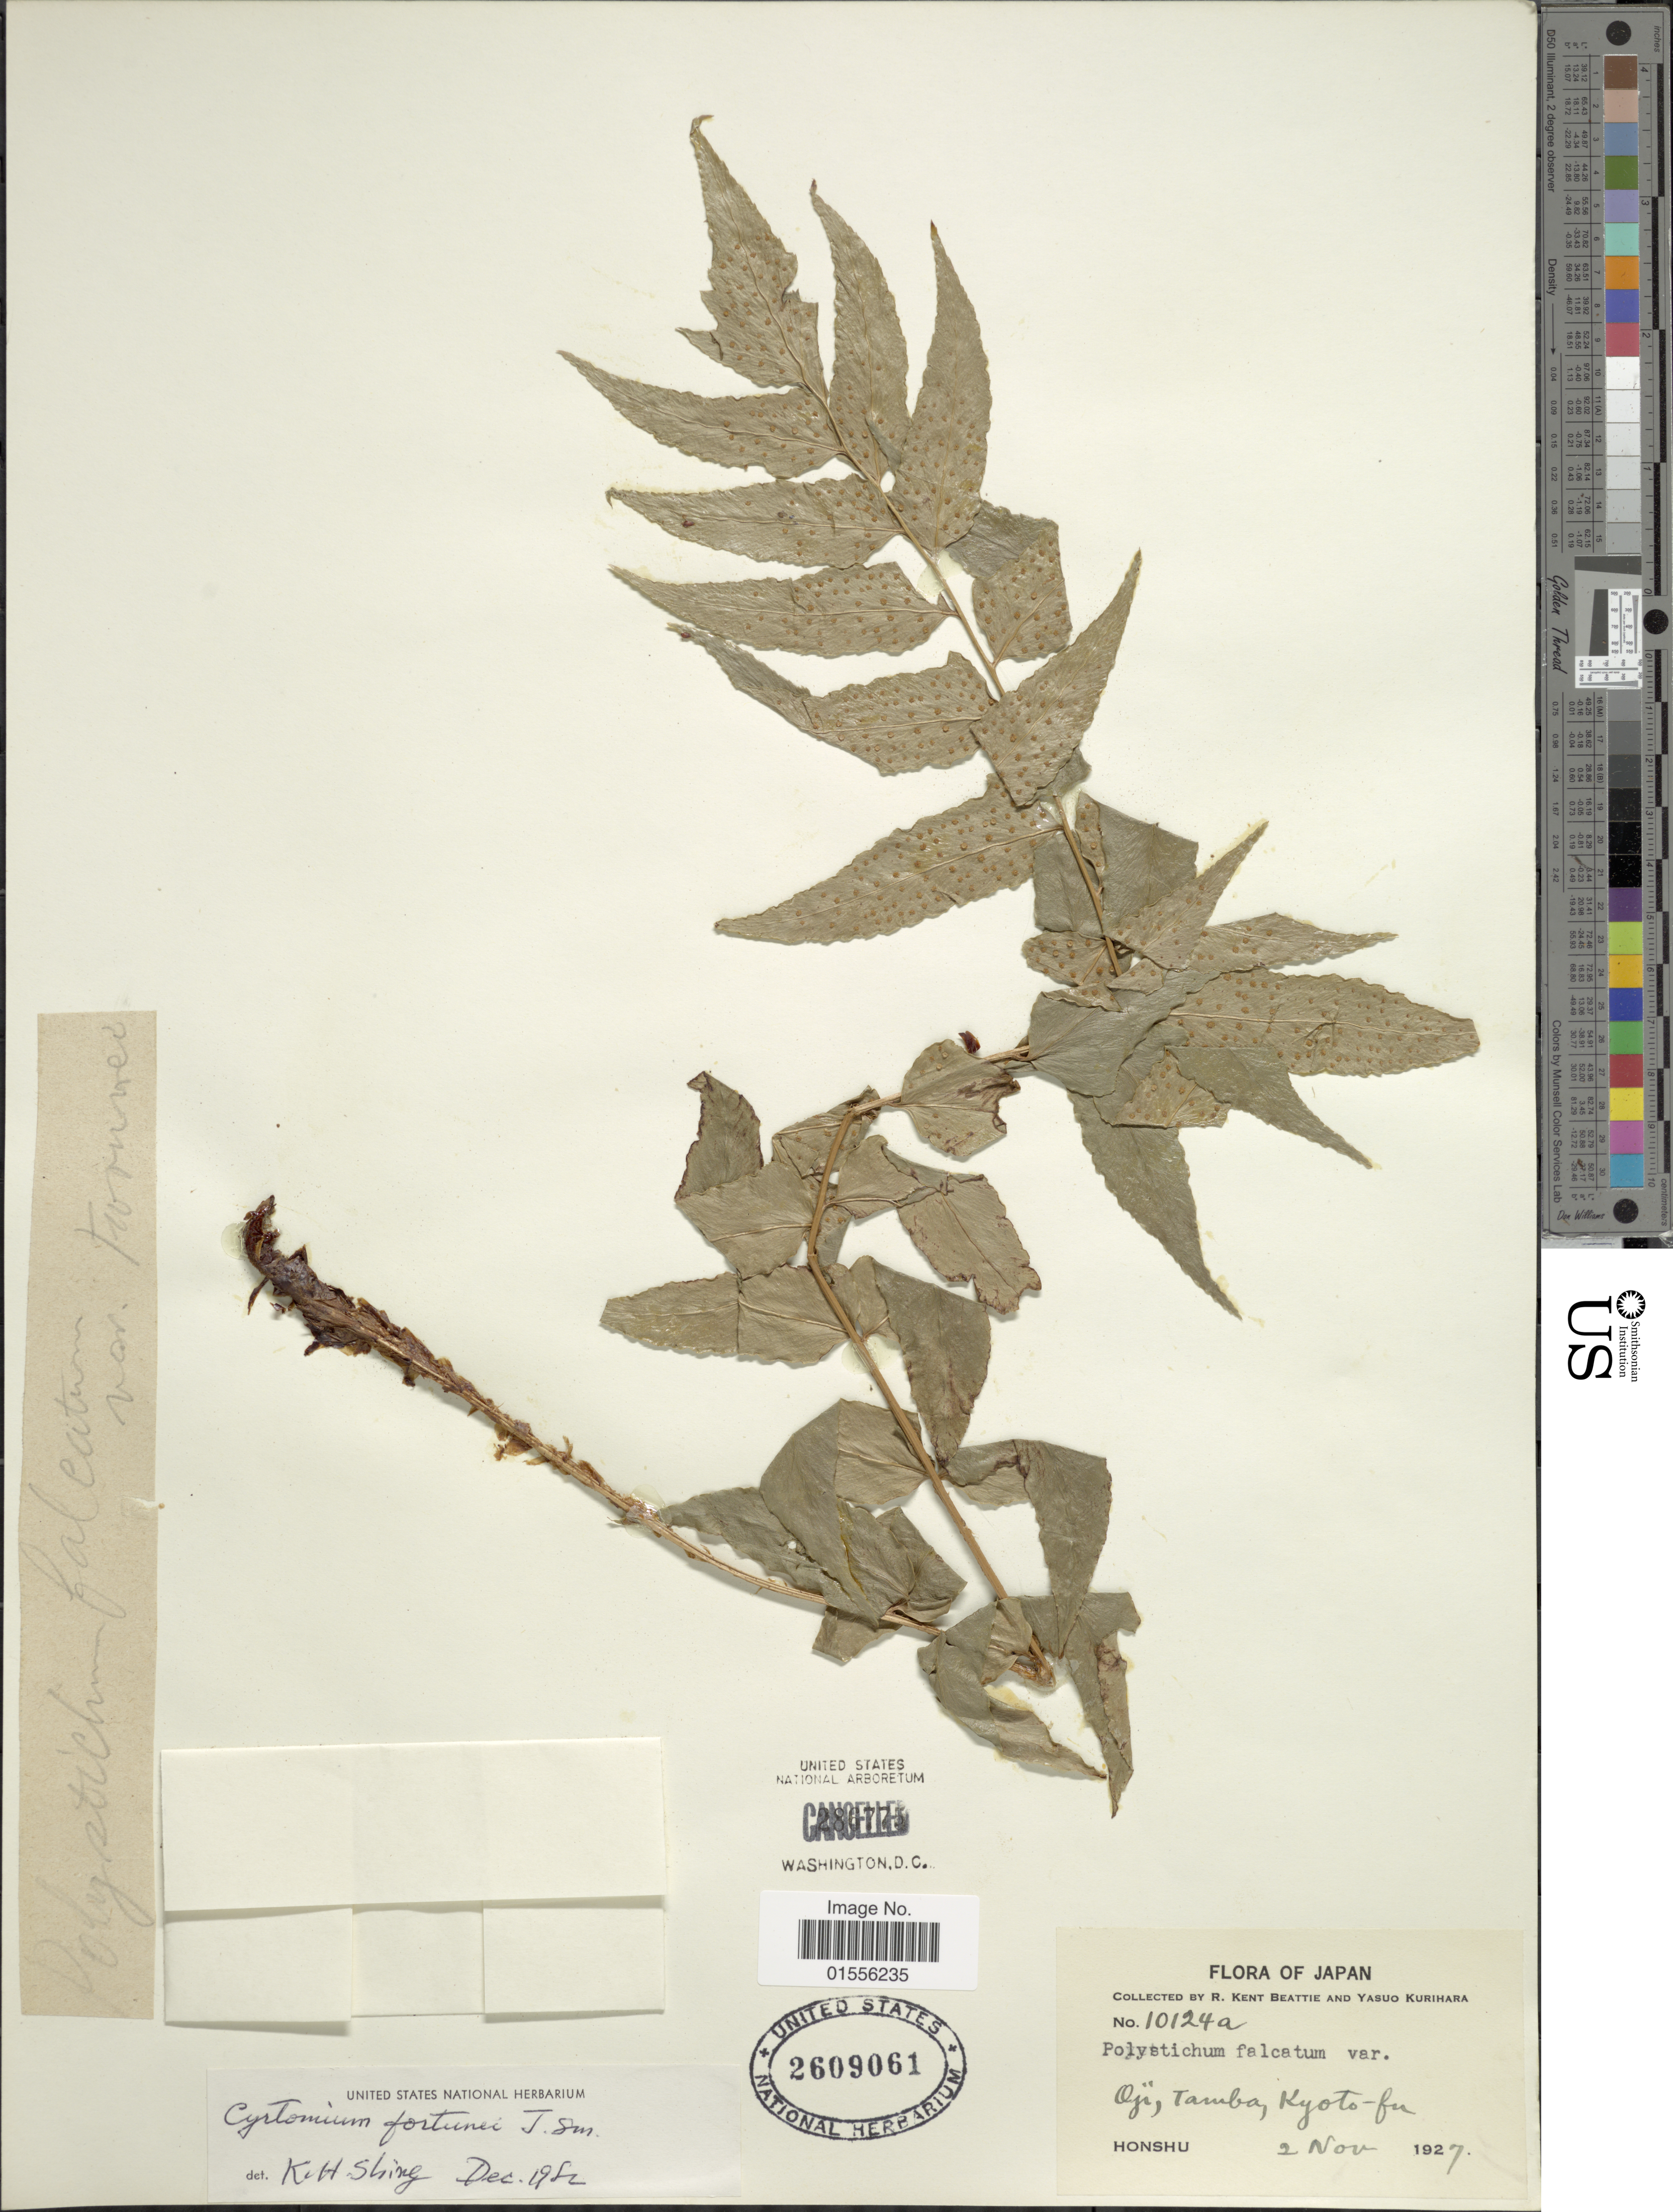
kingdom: Plantae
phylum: Tracheophyta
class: Polypodiopsida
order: Polypodiales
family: Dryopteridaceae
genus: Cyrtomium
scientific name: Cyrtomium fortunei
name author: J. Sm.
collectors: R. K. Beattie & Y. Kurihara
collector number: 10124a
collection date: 1927-11-02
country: Japan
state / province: Kyoto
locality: Oji, Tamba, Kyoto-fu, Honshu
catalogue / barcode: US 2609061